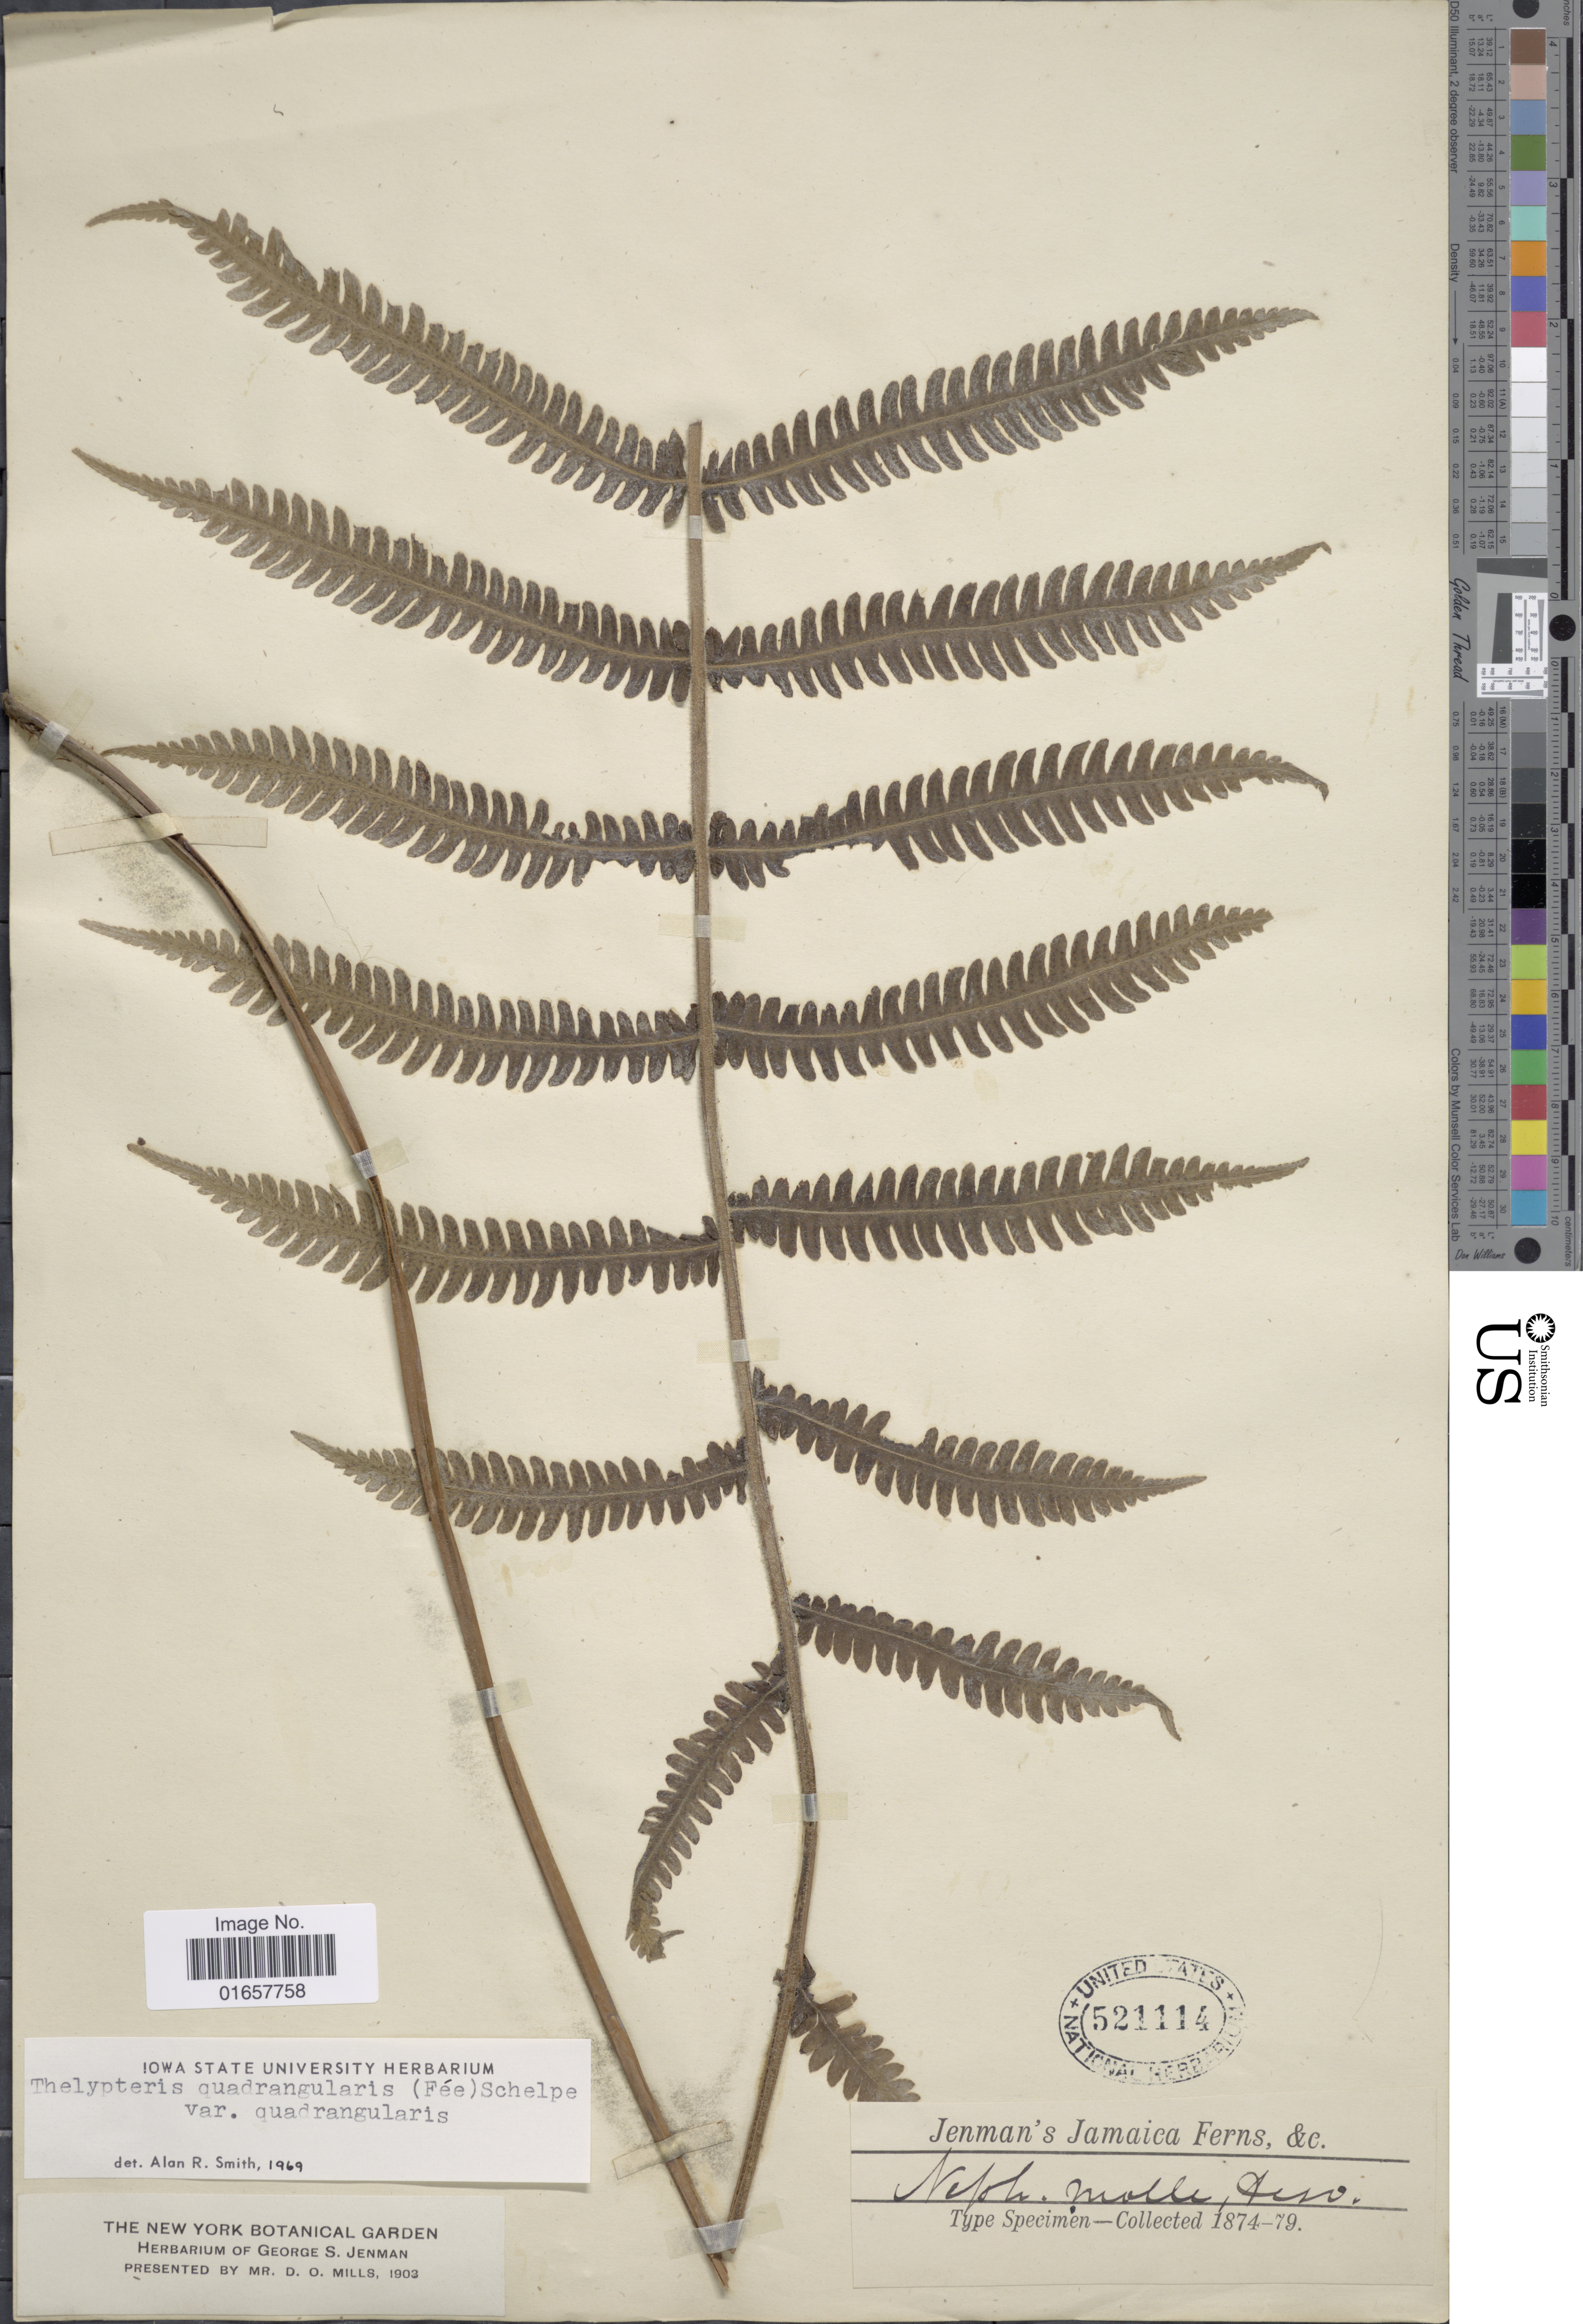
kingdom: Plantae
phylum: Tracheophyta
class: Polypodiopsida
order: Polypodiales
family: Thelypteridaceae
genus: Christella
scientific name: Christella hispidula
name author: (Decne.) Holttum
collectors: G. S. Jenman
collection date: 1874/1879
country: Jamaica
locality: Jamaica.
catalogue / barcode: US 521114